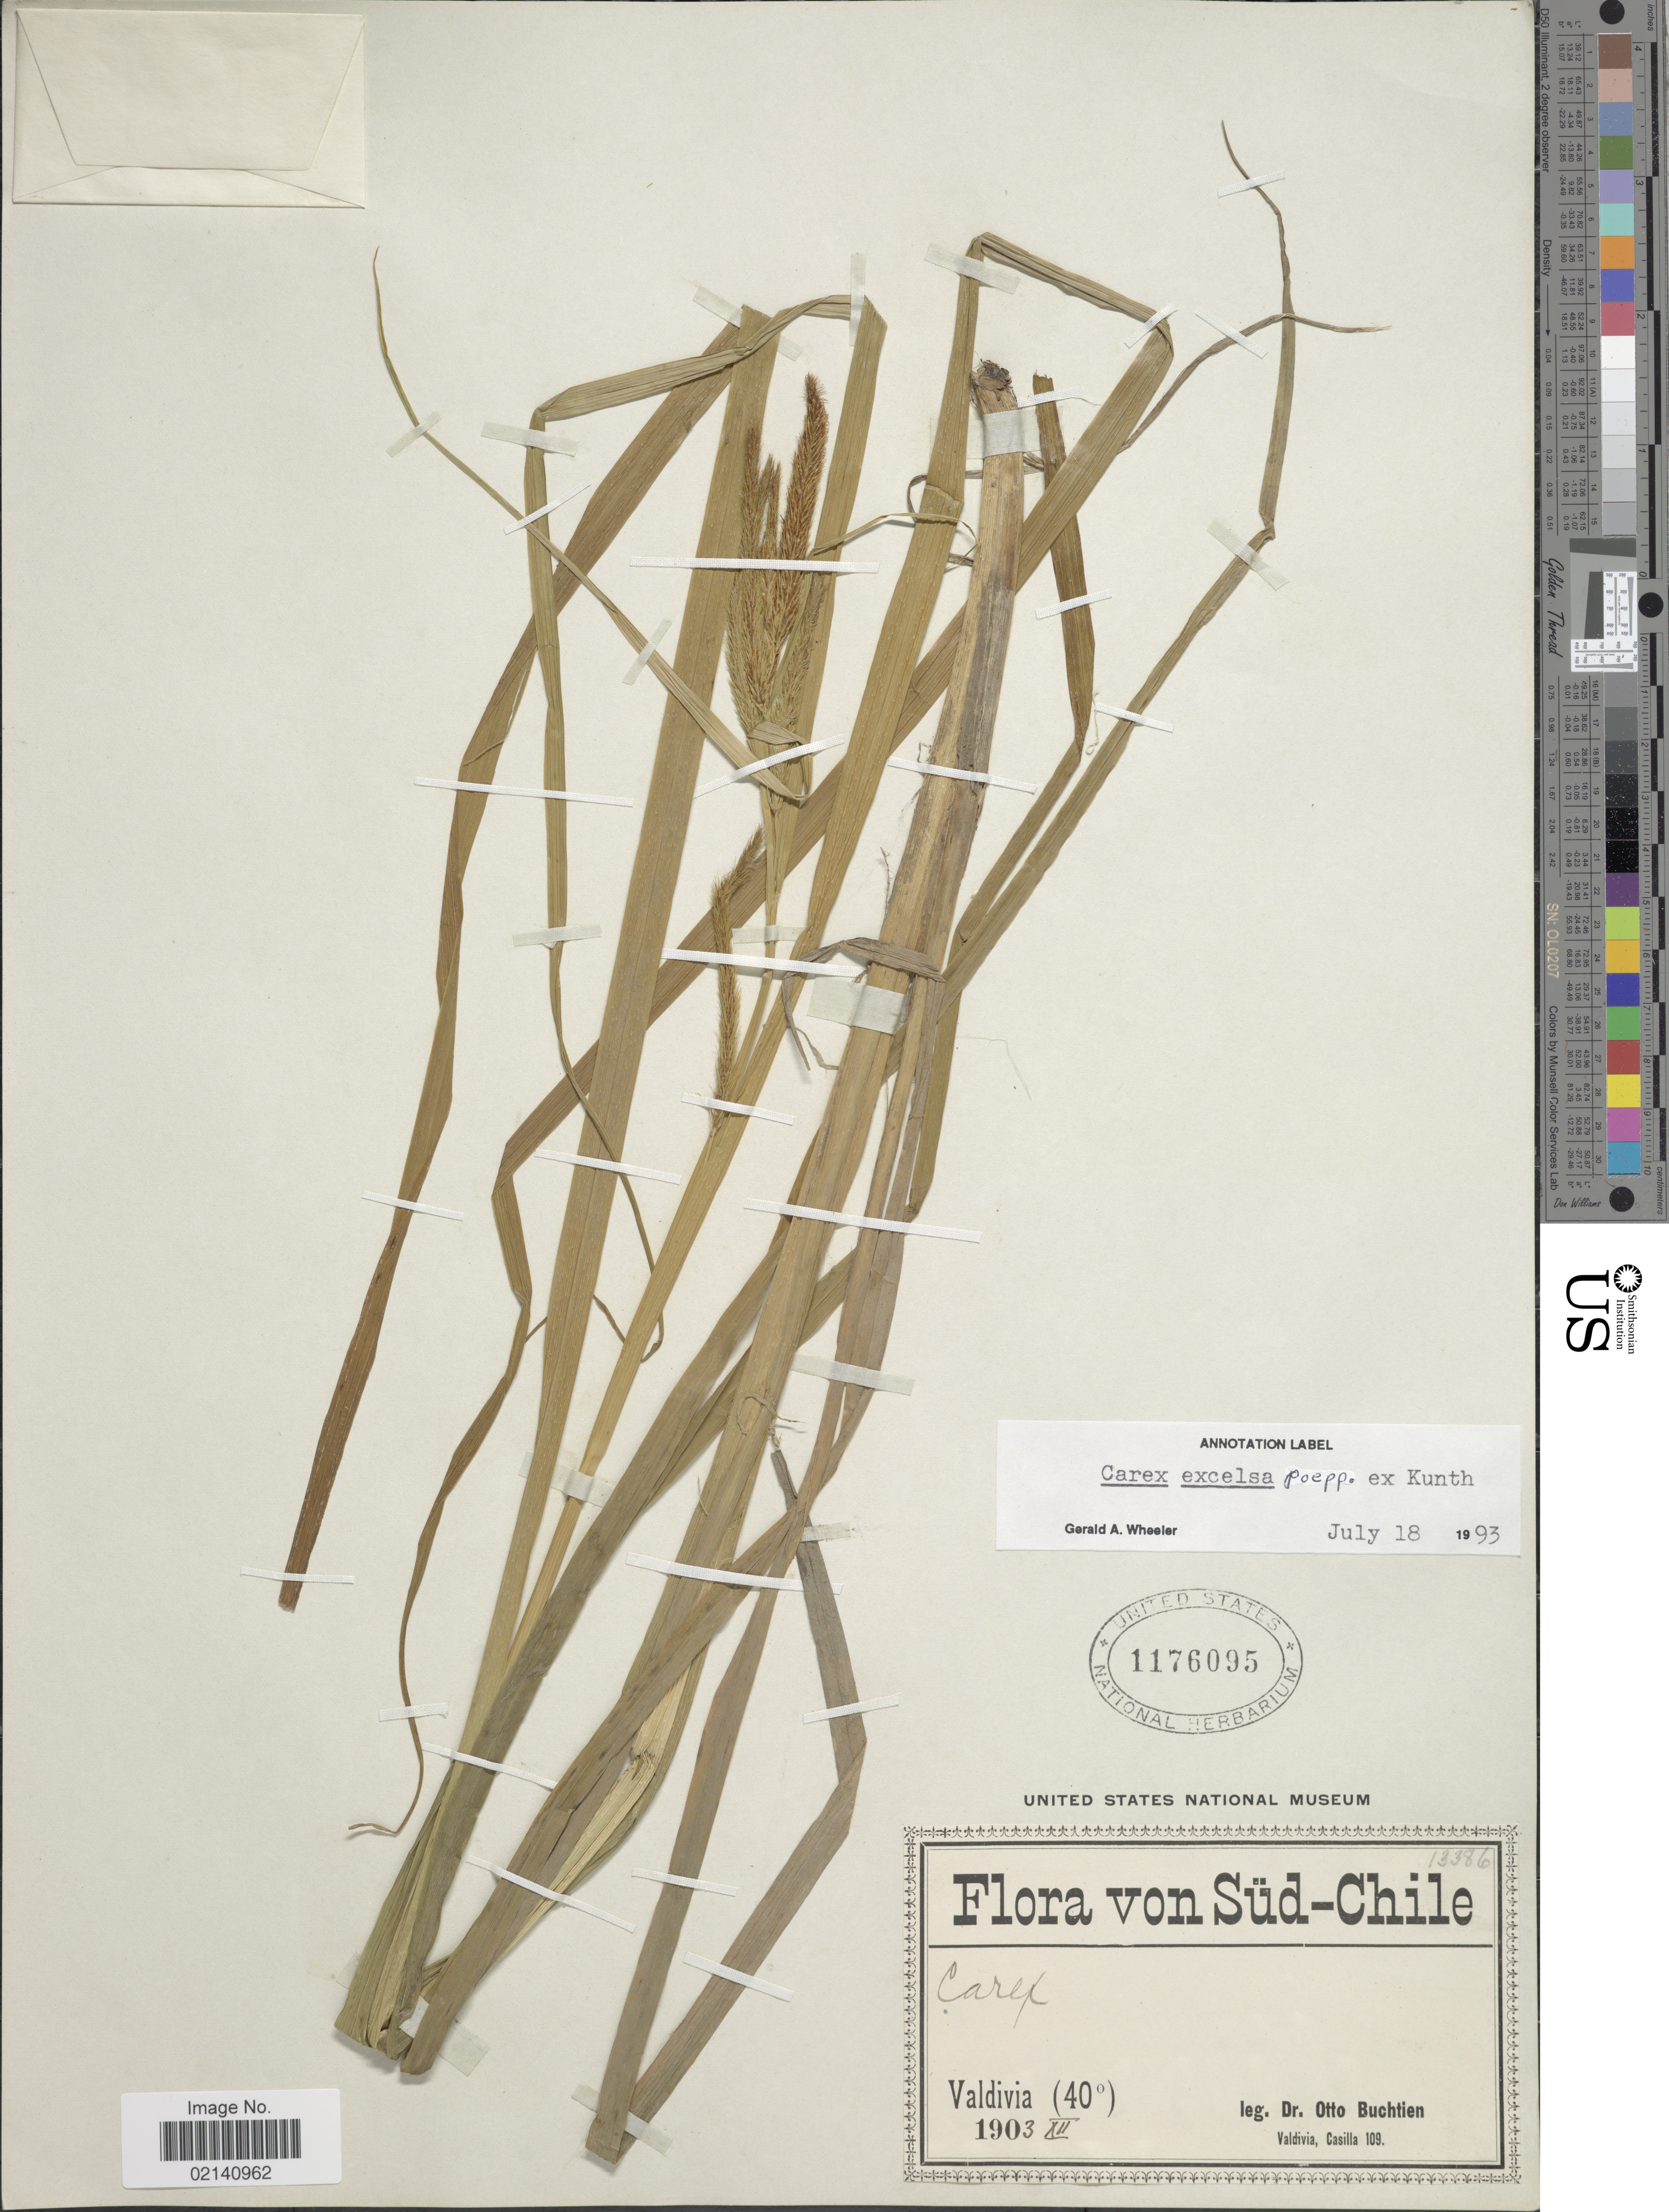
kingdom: Plantae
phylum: Tracheophyta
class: Liliopsida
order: Poales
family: Cyperaceae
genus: Carex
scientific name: Carex excelsa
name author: Poepp. ex Kunth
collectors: O. Buchtien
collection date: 1903-12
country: Chile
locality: Valdivia (40°), Sud-Chile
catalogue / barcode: US 1176095